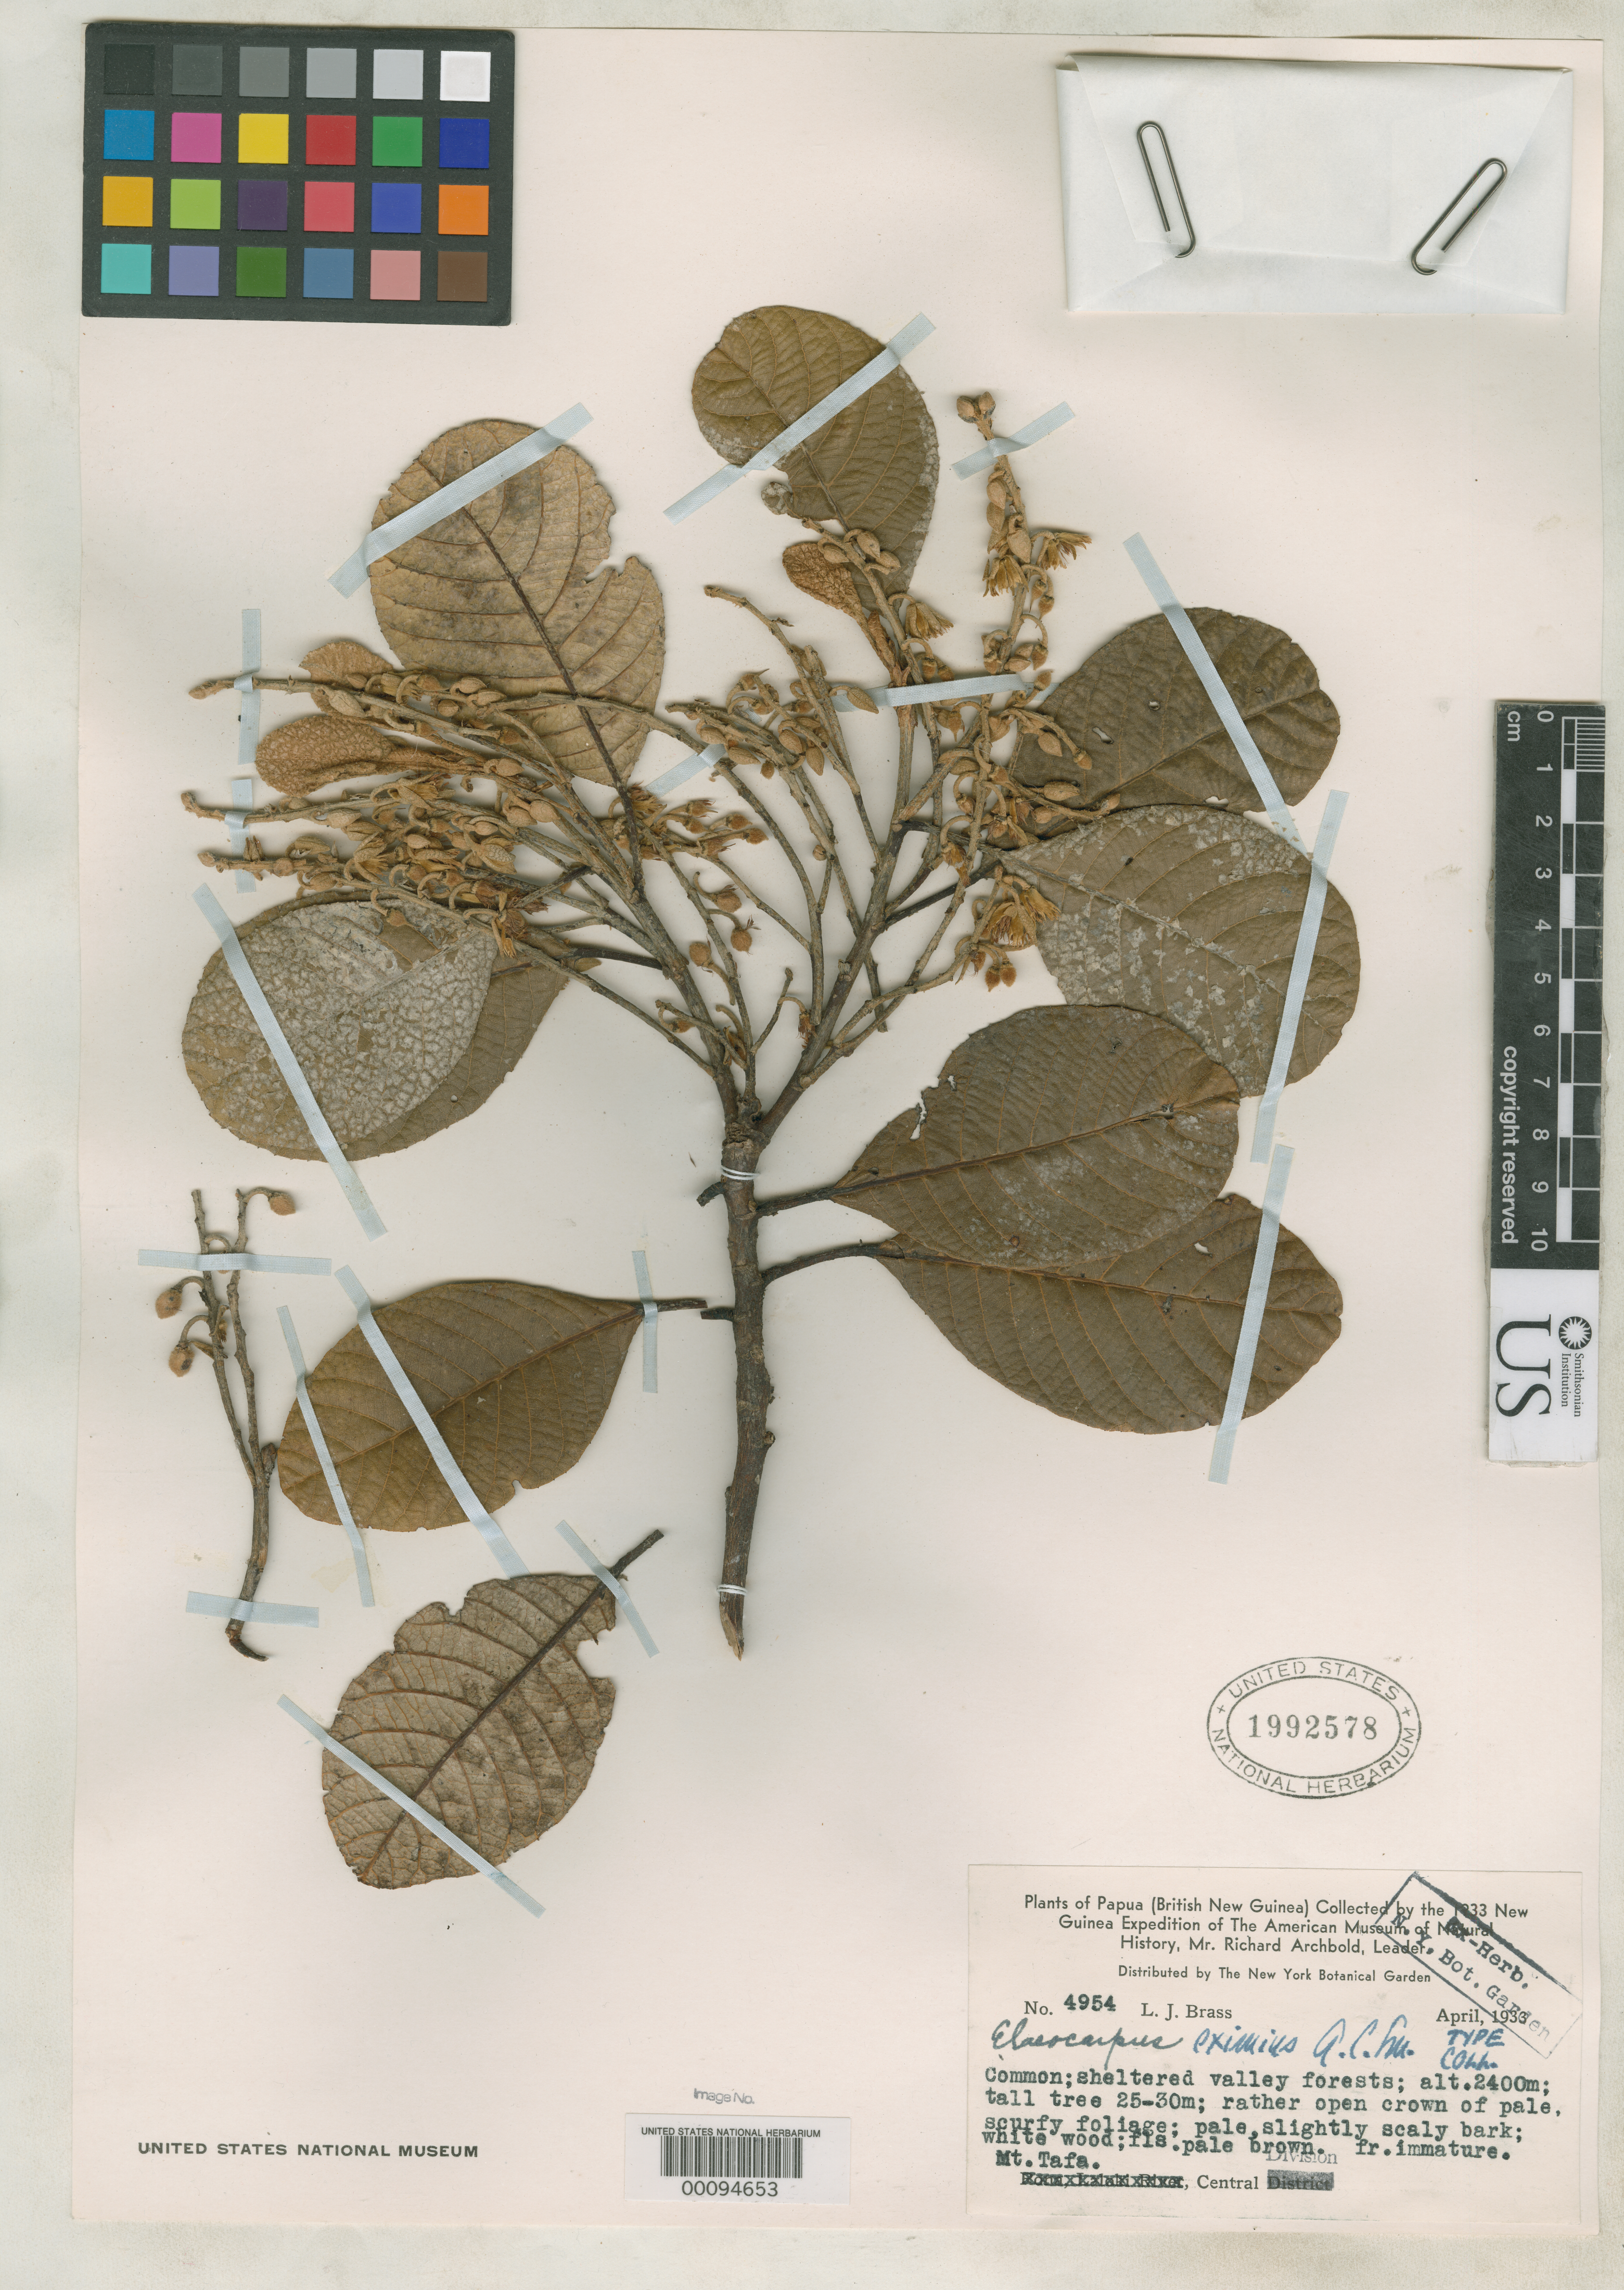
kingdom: Plantae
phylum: Tracheophyta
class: Magnoliopsida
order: Oxalidales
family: Elaeocarpaceae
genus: Elaeocarpus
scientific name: Elaeocarpus eximius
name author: A.C. Sm.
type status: Isotype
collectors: L. J. Brass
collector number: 4954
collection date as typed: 02 Sep 1933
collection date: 1933-09-02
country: Papua New Guinea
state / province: Central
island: New Guinea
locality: Mt. Tafa.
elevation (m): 2400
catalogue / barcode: US 1992578